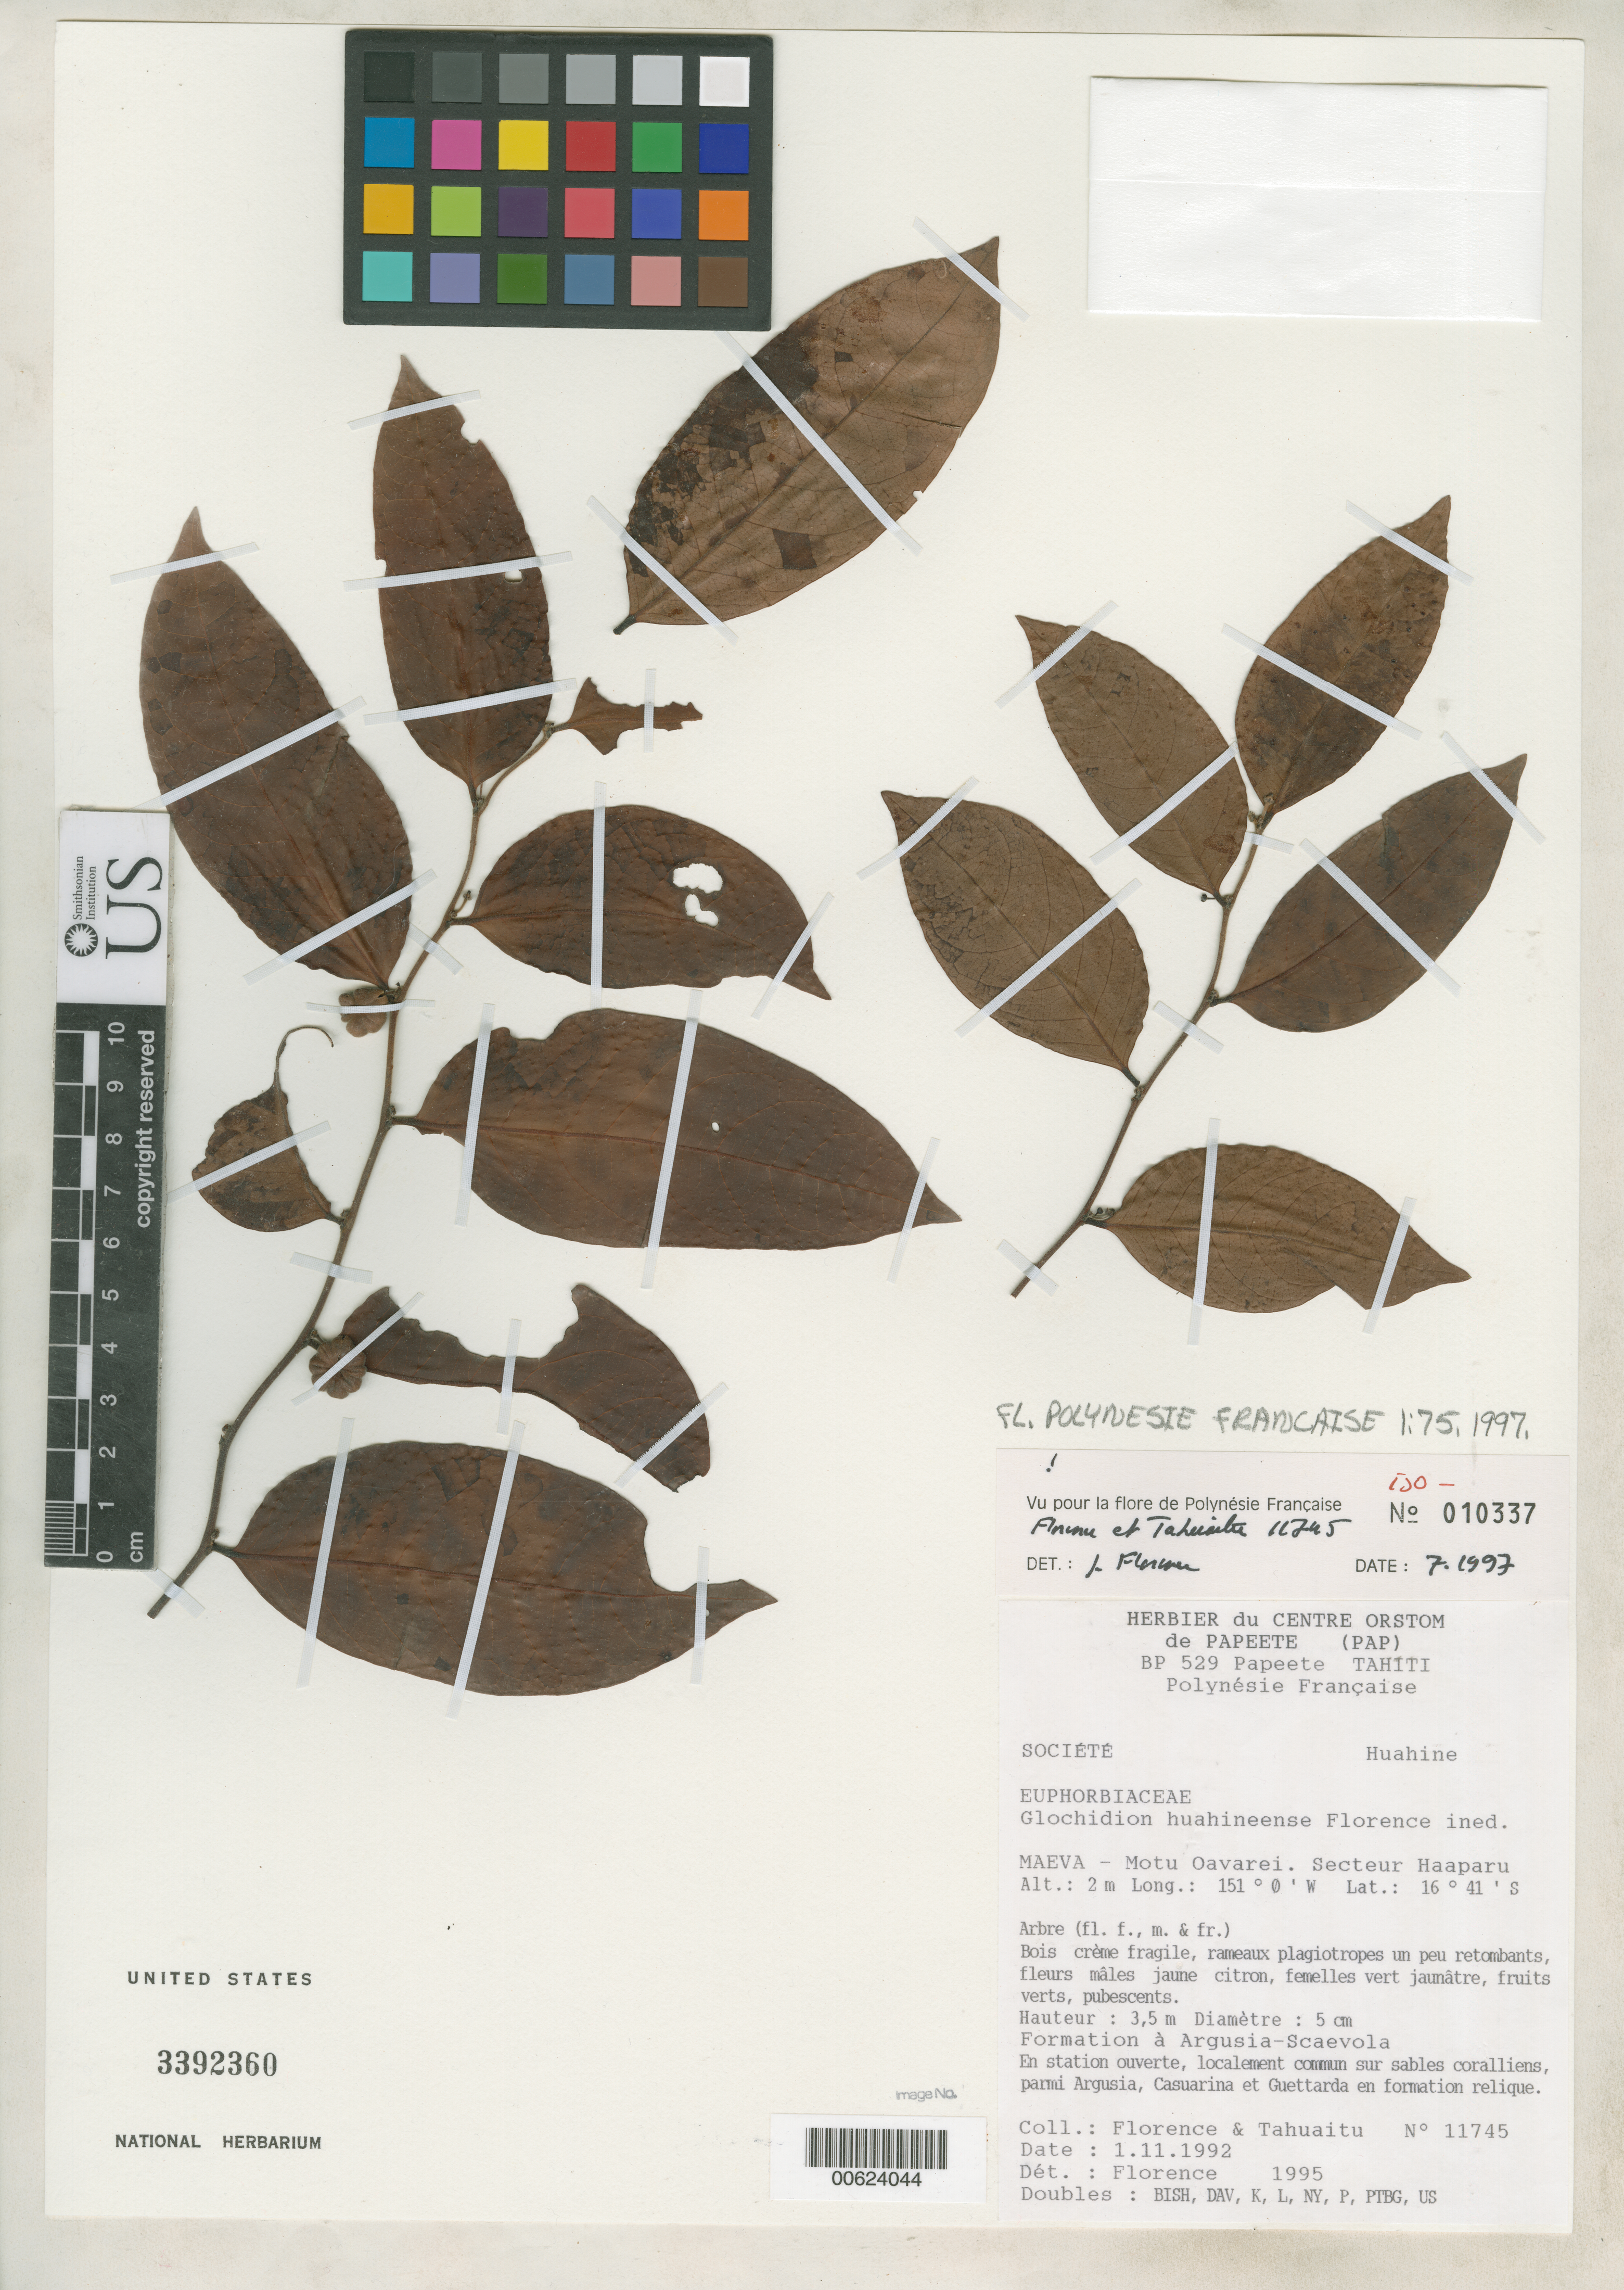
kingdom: Plantae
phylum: Tracheophyta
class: Magnoliopsida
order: Malpighiales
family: Phyllanthaceae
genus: Glochidion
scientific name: Glochidion huahineense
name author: J. Florence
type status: Isotype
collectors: J. Florence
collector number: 11745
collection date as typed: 01 Nov 1992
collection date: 1992-11-01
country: French Polynesia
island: Huahine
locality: Maeva, Motu Oavarei, secteur Haaparu. [Society Is.]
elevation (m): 2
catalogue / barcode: US 3392360